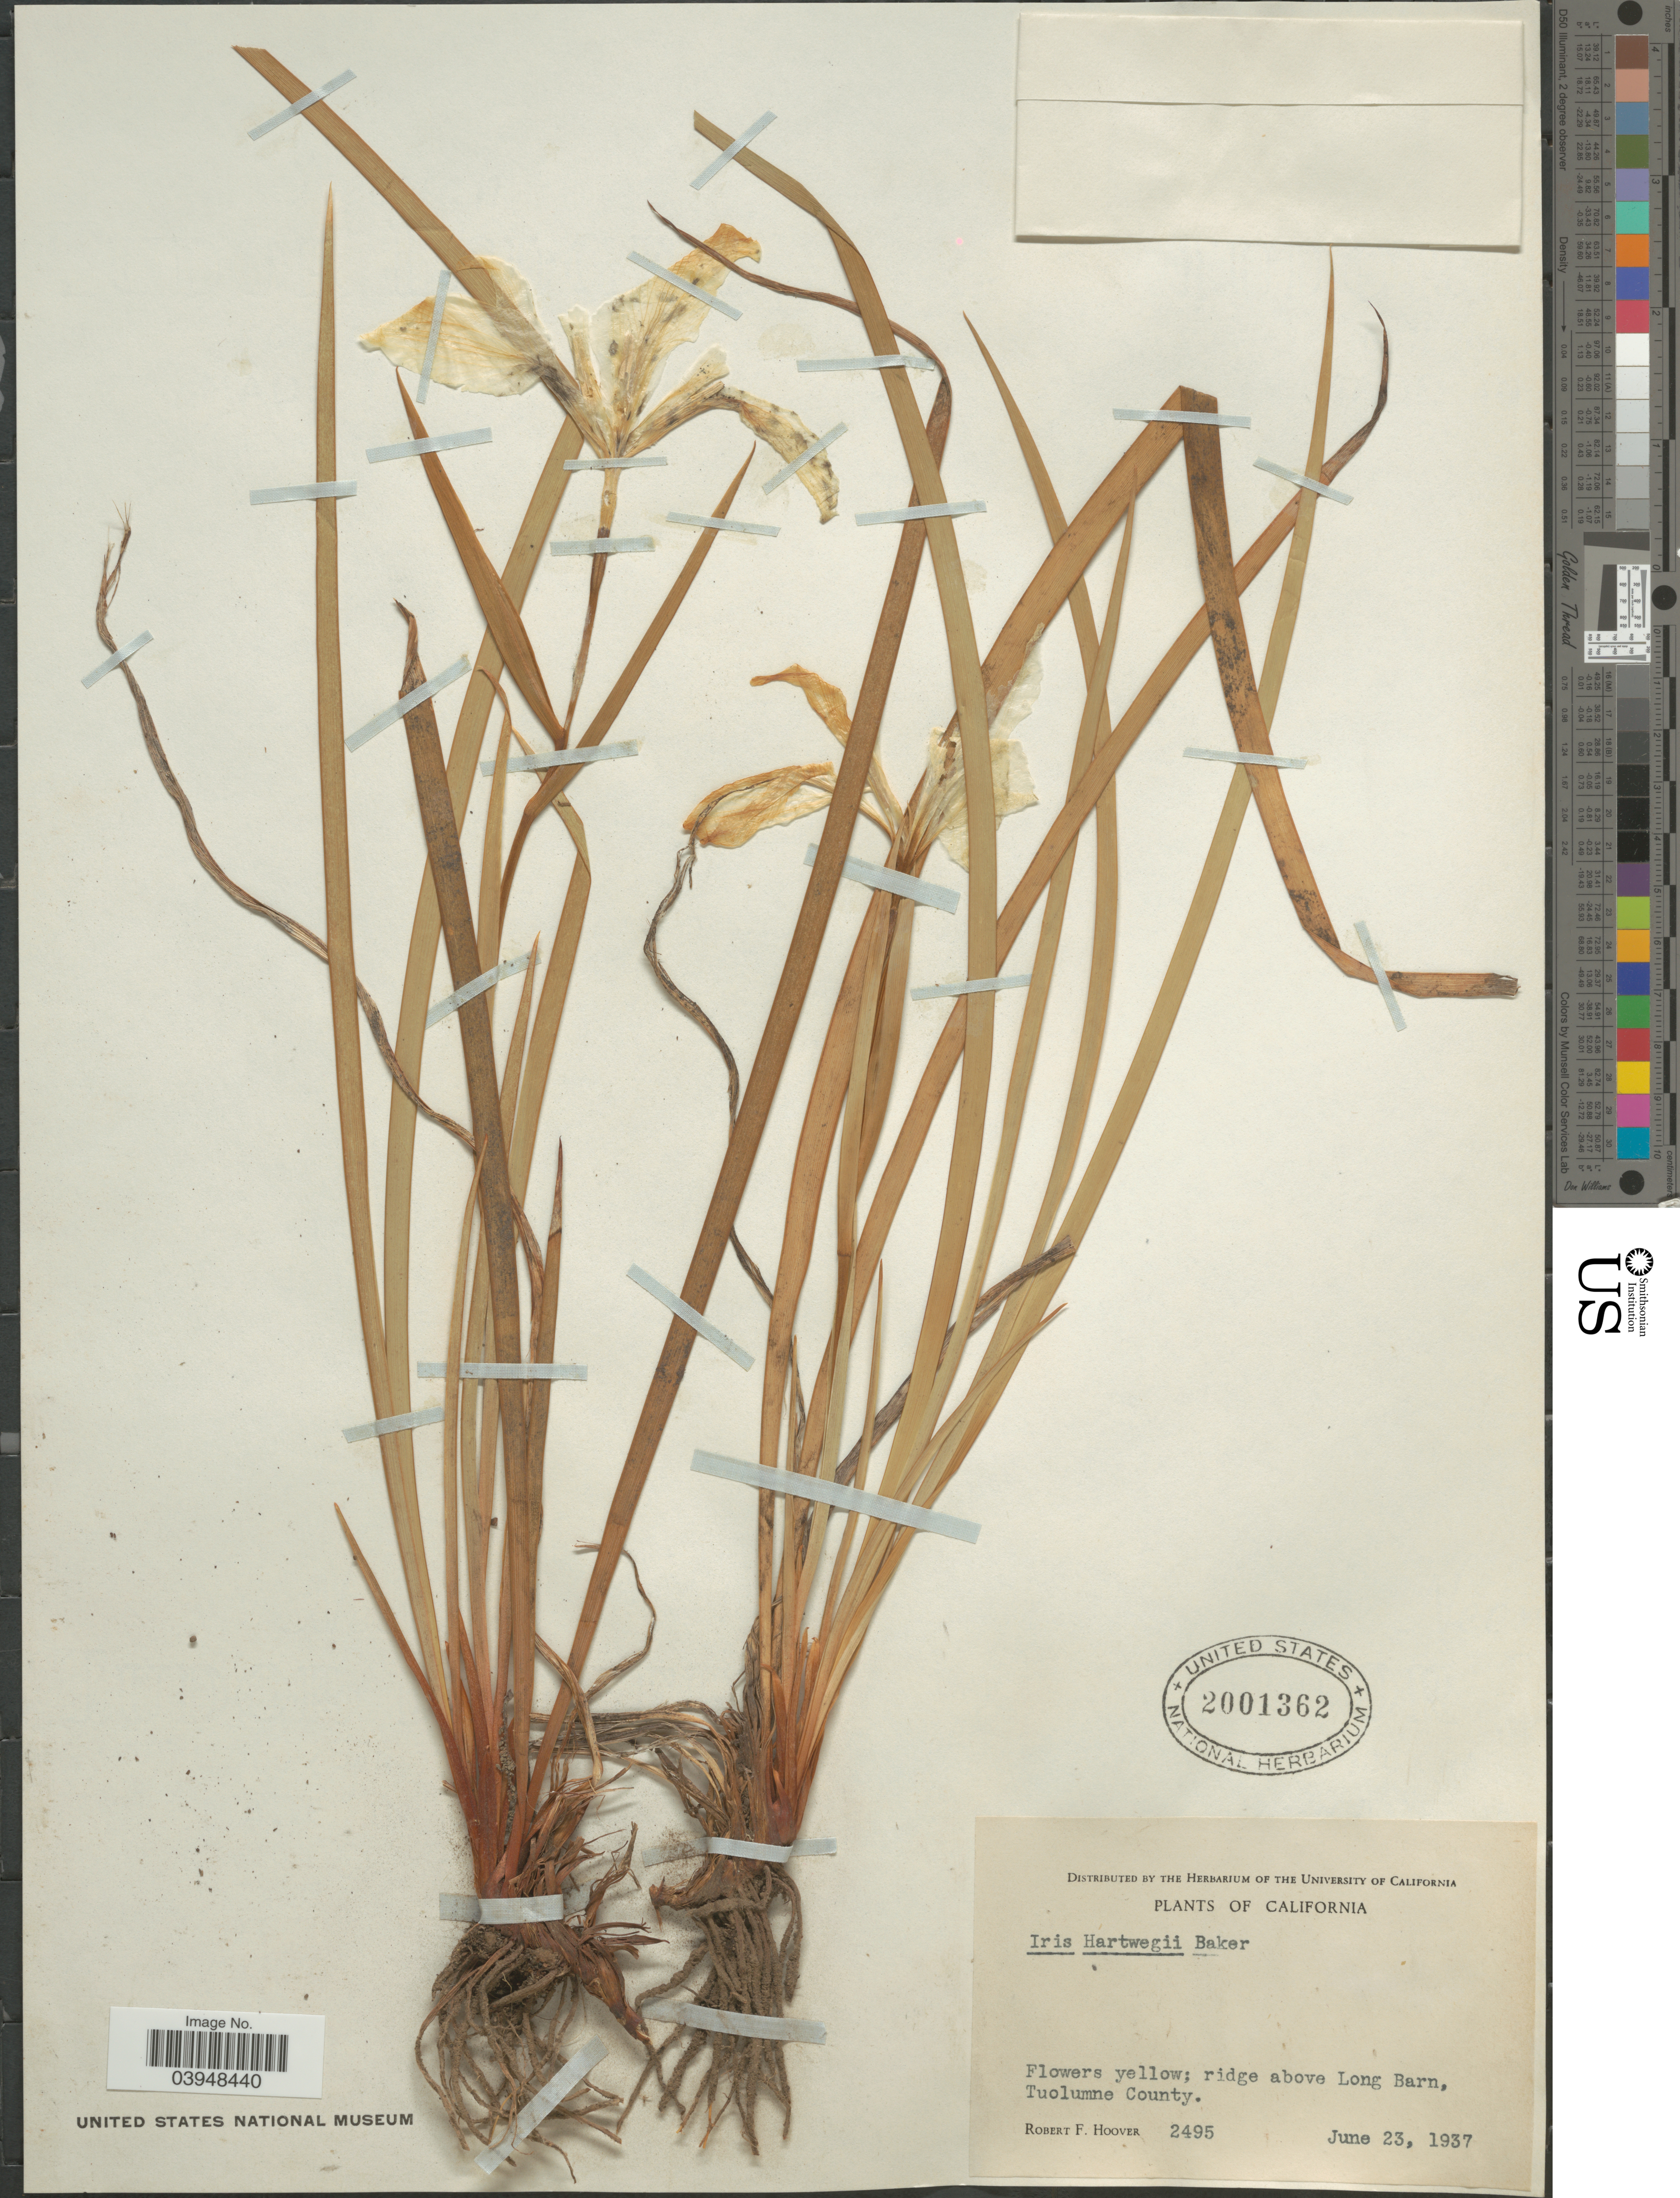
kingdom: Plantae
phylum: Tracheophyta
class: Liliopsida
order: Asparagales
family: Iridaceae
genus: Iris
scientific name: Iris hartwegii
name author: Baker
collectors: R. F. Hoover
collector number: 2495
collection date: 1937-06-23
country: United States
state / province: California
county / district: Tuolumne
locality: Ridge above Long Barn, Tuolumne County.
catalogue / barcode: US 2001362